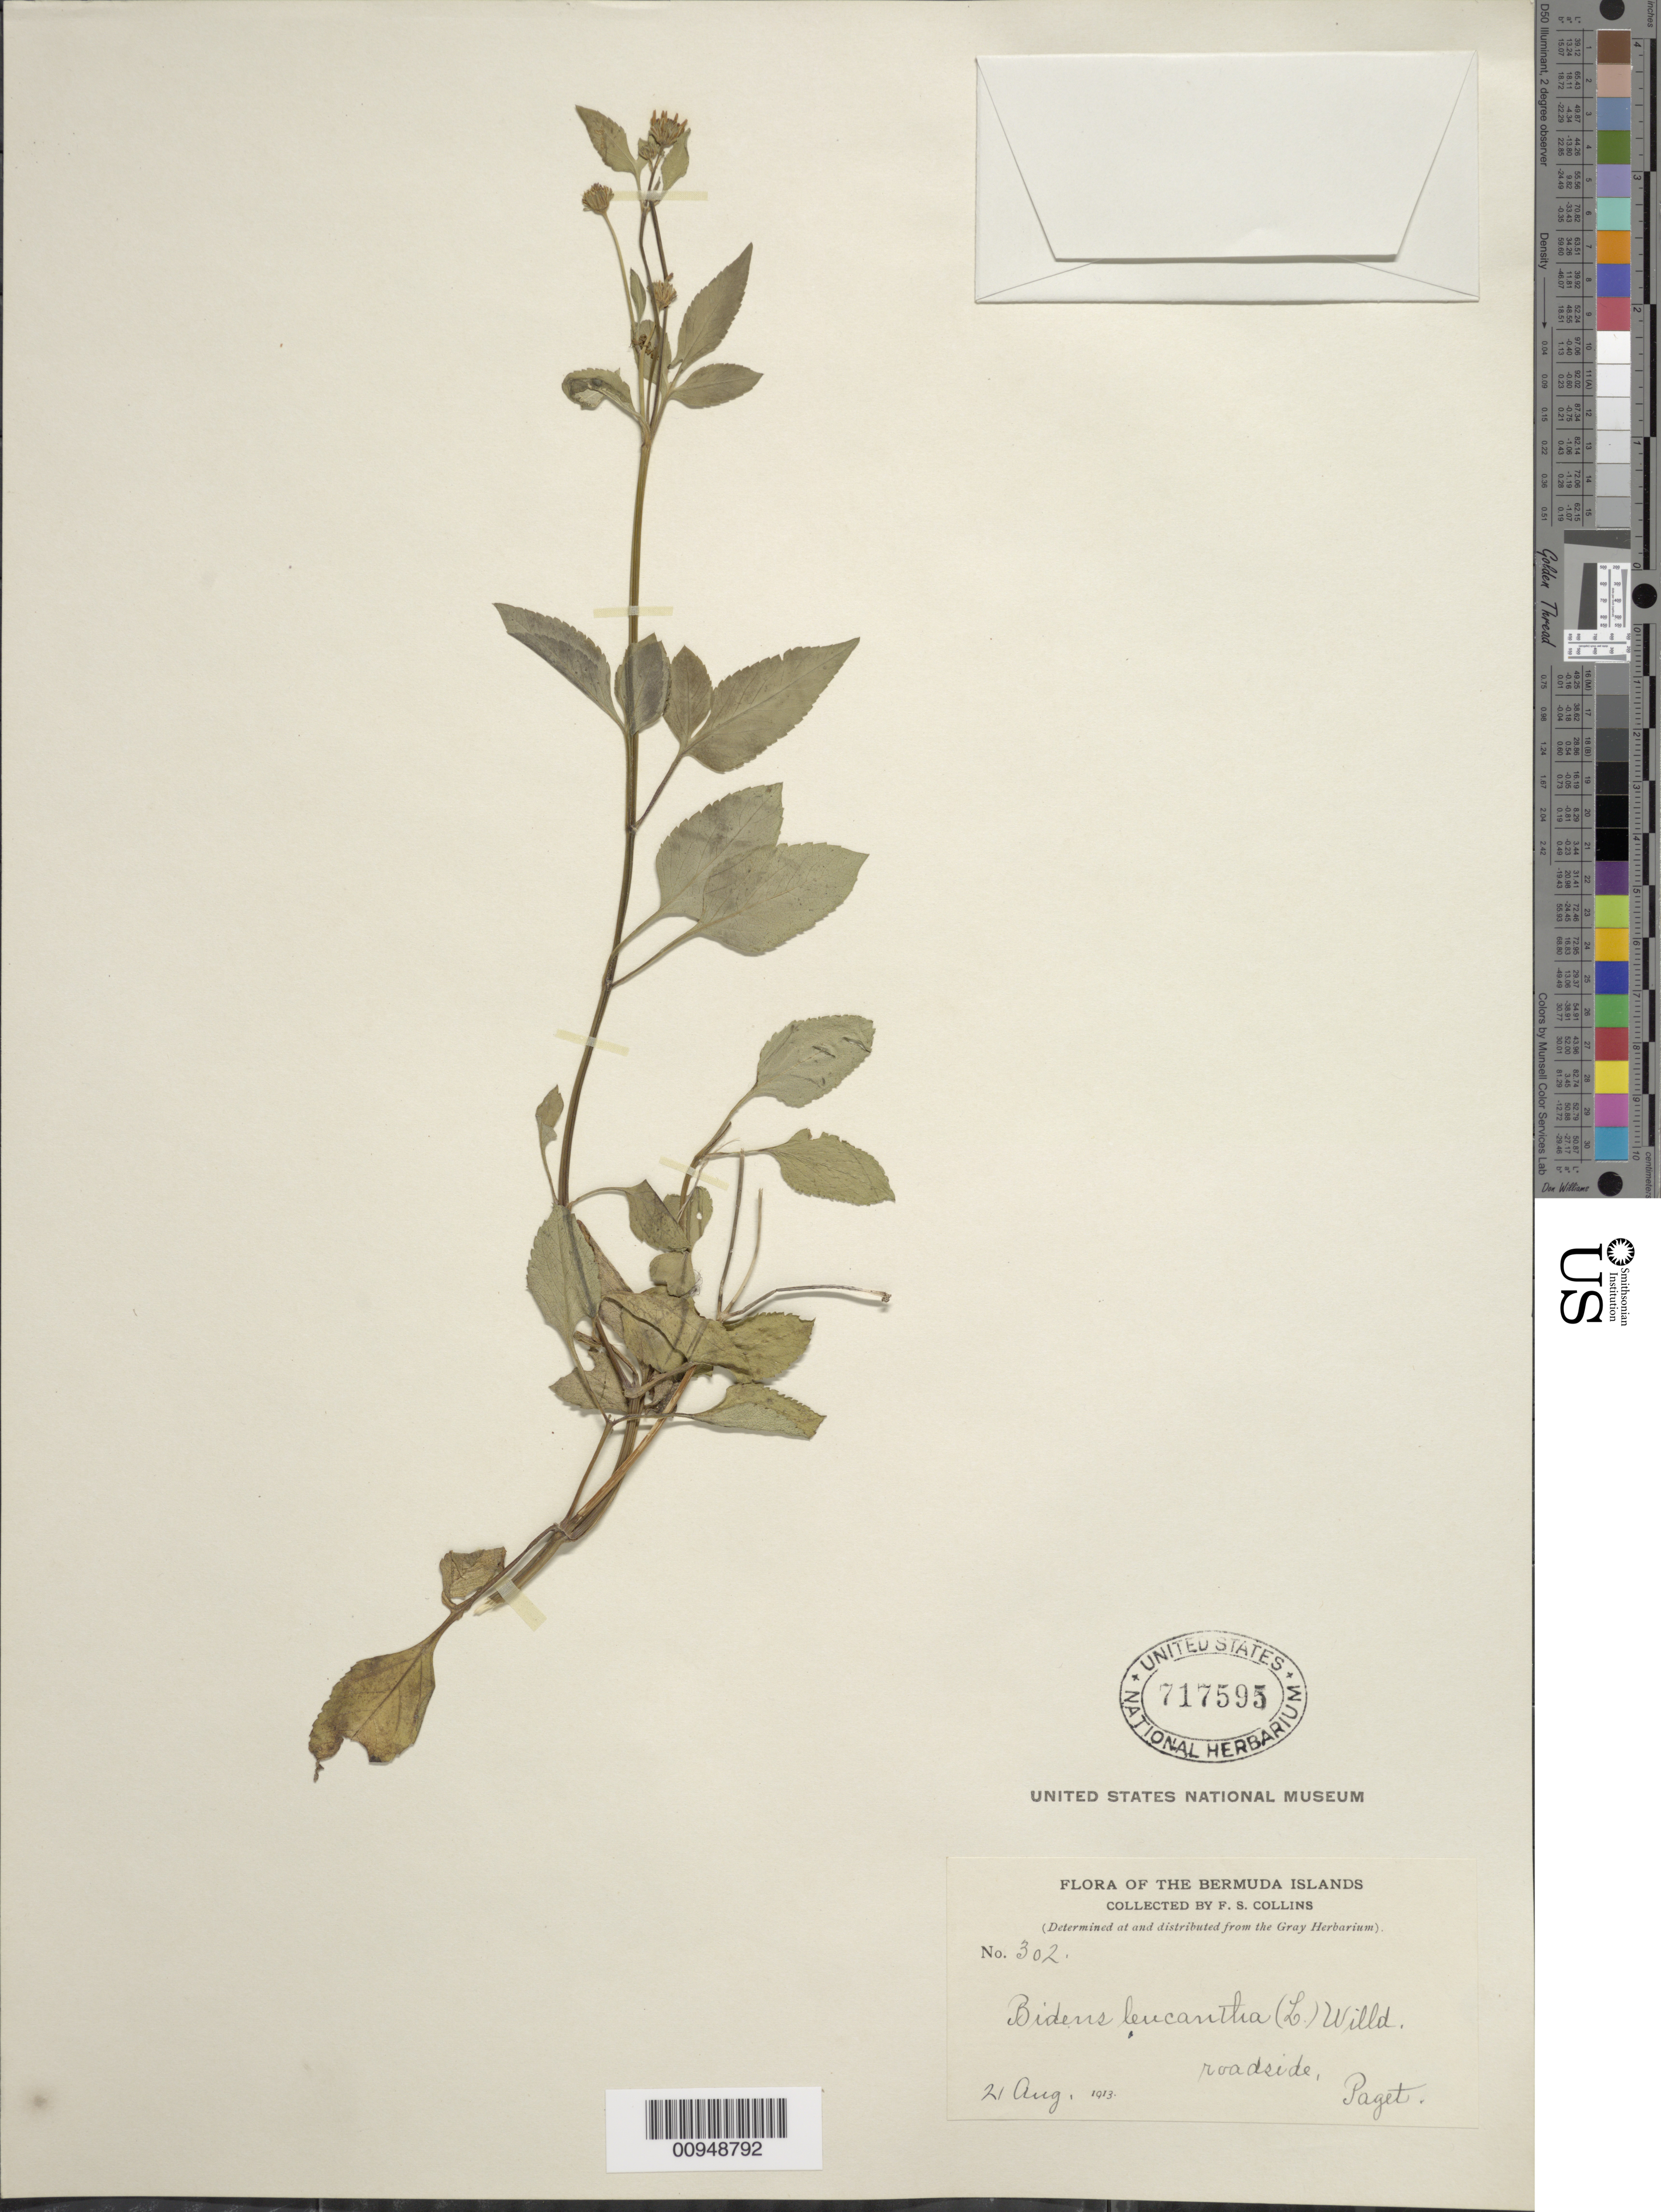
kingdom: Plantae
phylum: Tracheophyta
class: Magnoliopsida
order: Asterales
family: Asteraceae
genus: Bidens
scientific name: Bidens alba var. radiata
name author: (Sch. Bip.) R.E. Ballard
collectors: F. Collins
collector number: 302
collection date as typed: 21 Aug 1913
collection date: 1913-08-21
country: Bermuda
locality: Paget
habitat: Roadside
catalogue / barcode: US 717595